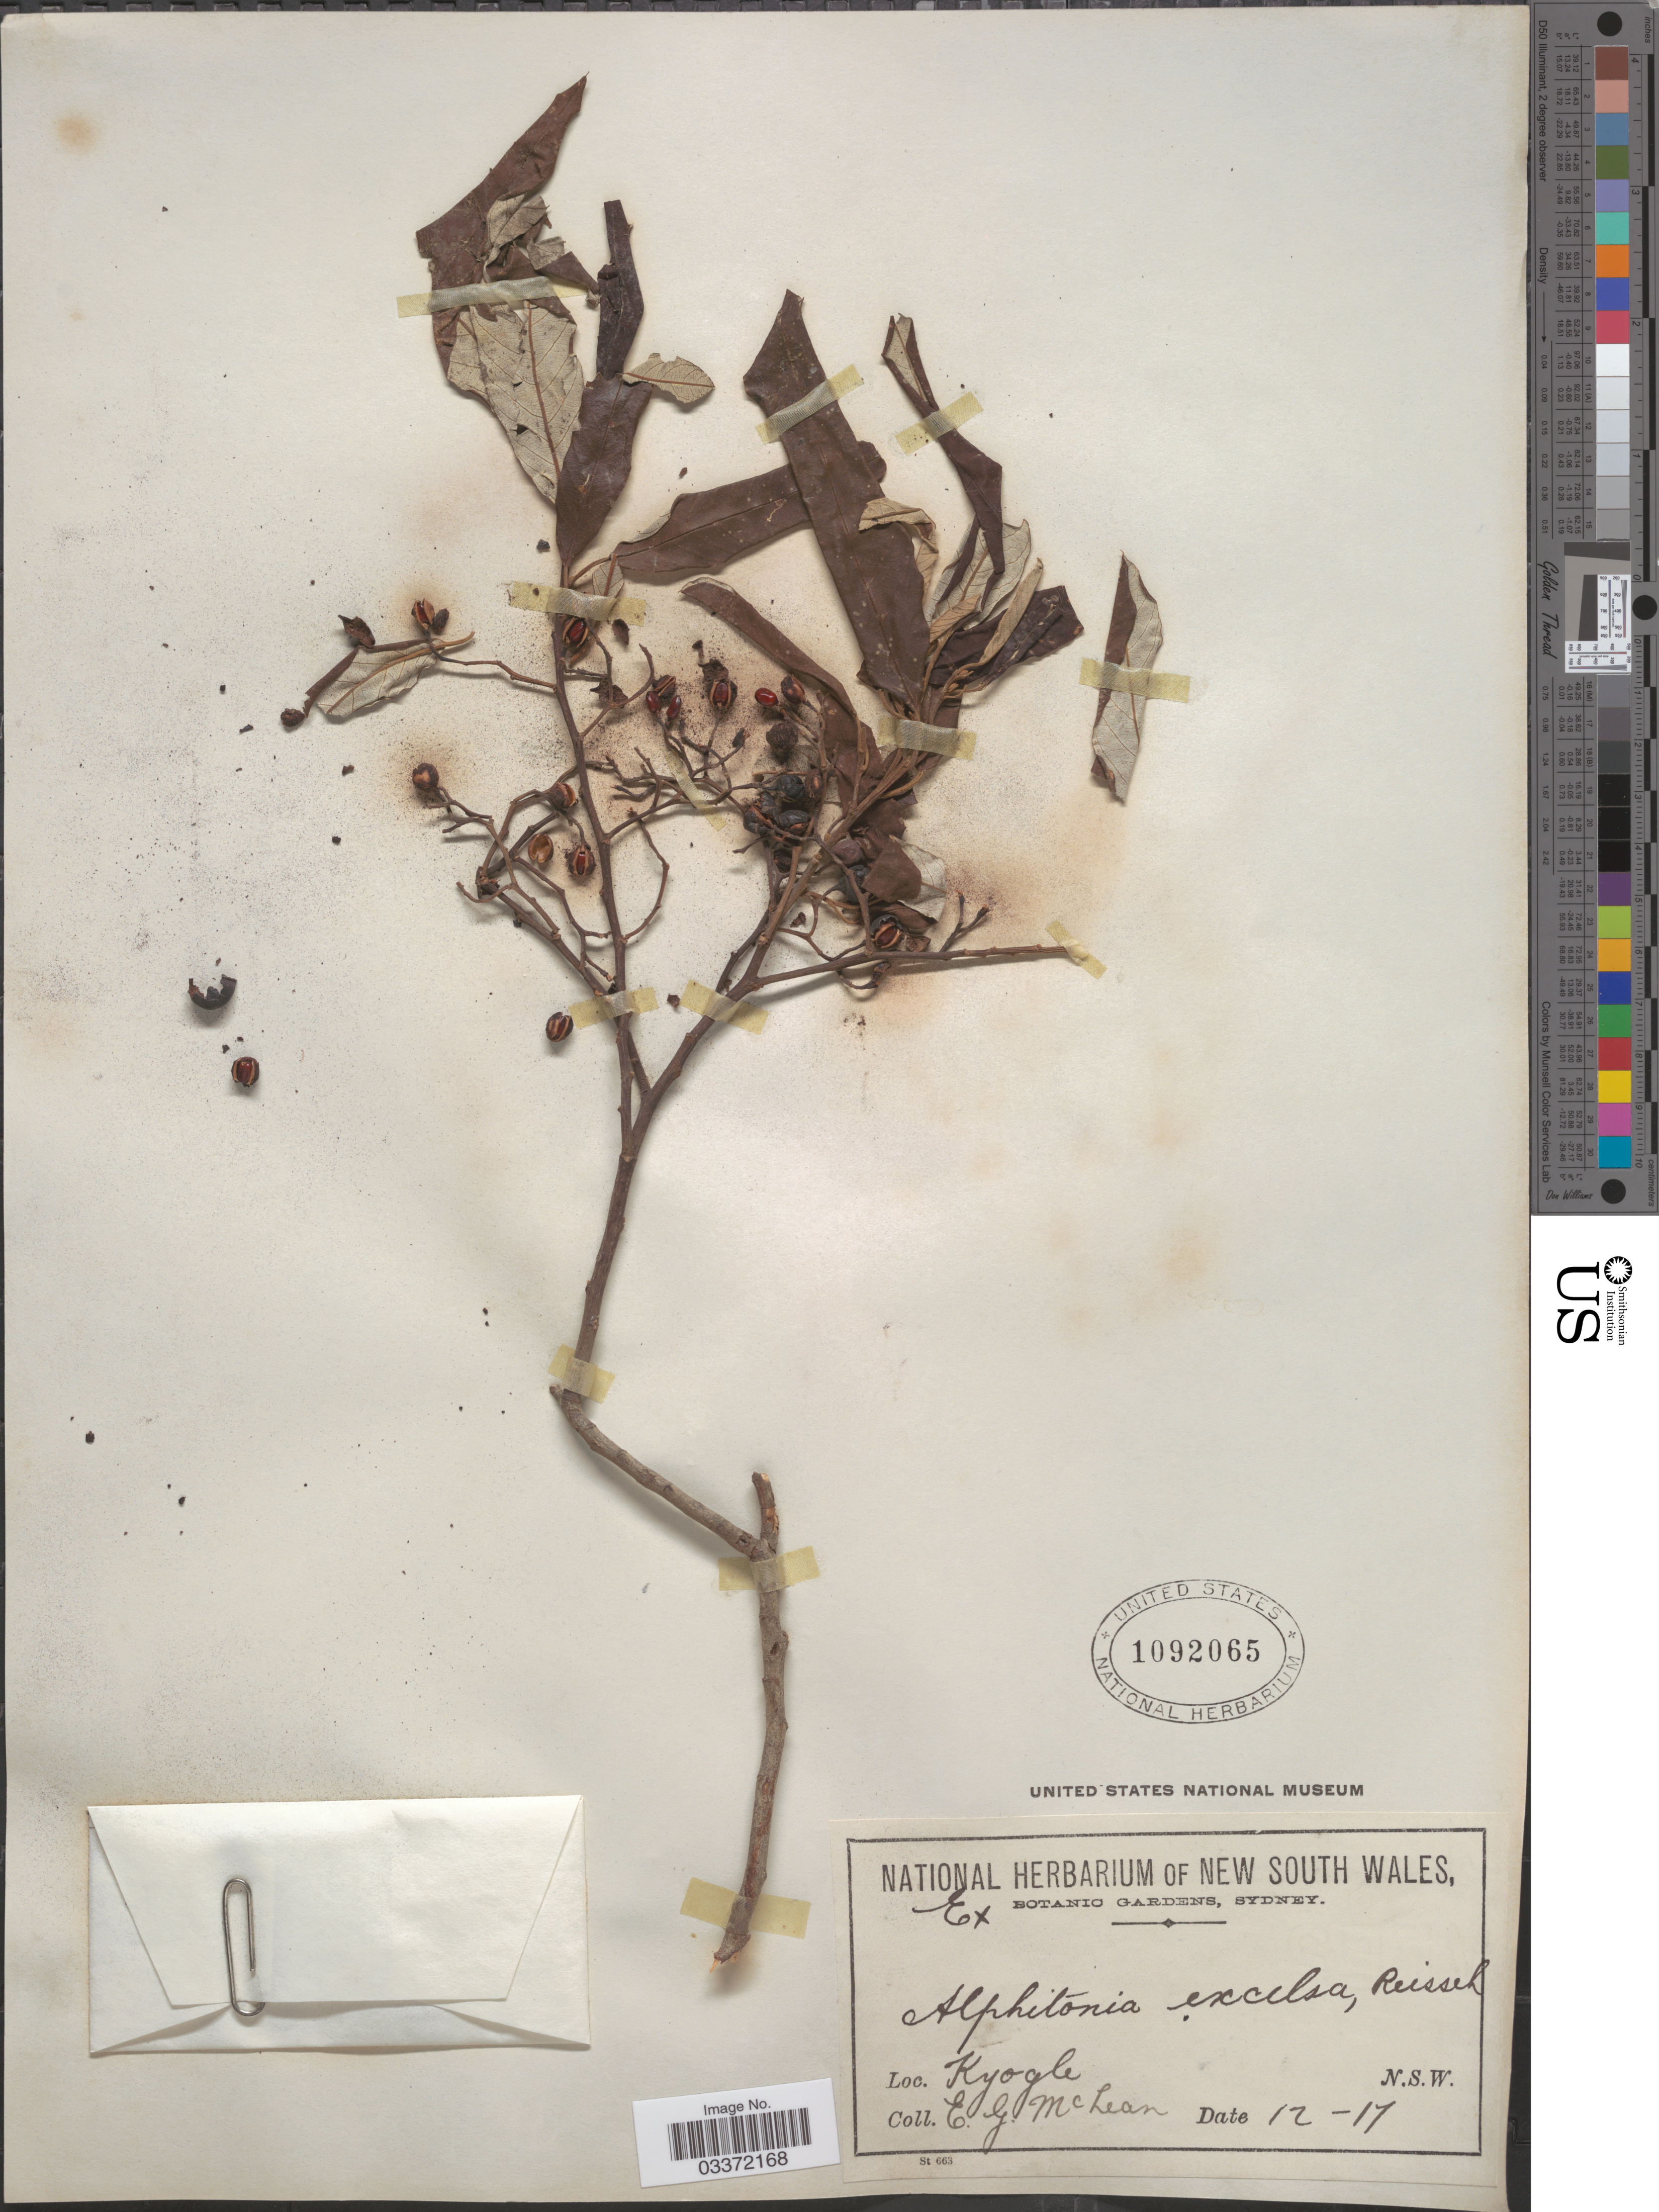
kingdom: Plantae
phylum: Tracheophyta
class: Magnoliopsida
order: Rosales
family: Rhamnaceae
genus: Alphitonia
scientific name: Alphitonia excelsa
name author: Reissek ex Endl.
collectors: E. McLean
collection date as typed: Transcribed d/m/y: /12/17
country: Australia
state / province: New South Wales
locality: Kyogle.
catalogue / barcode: US 1092065